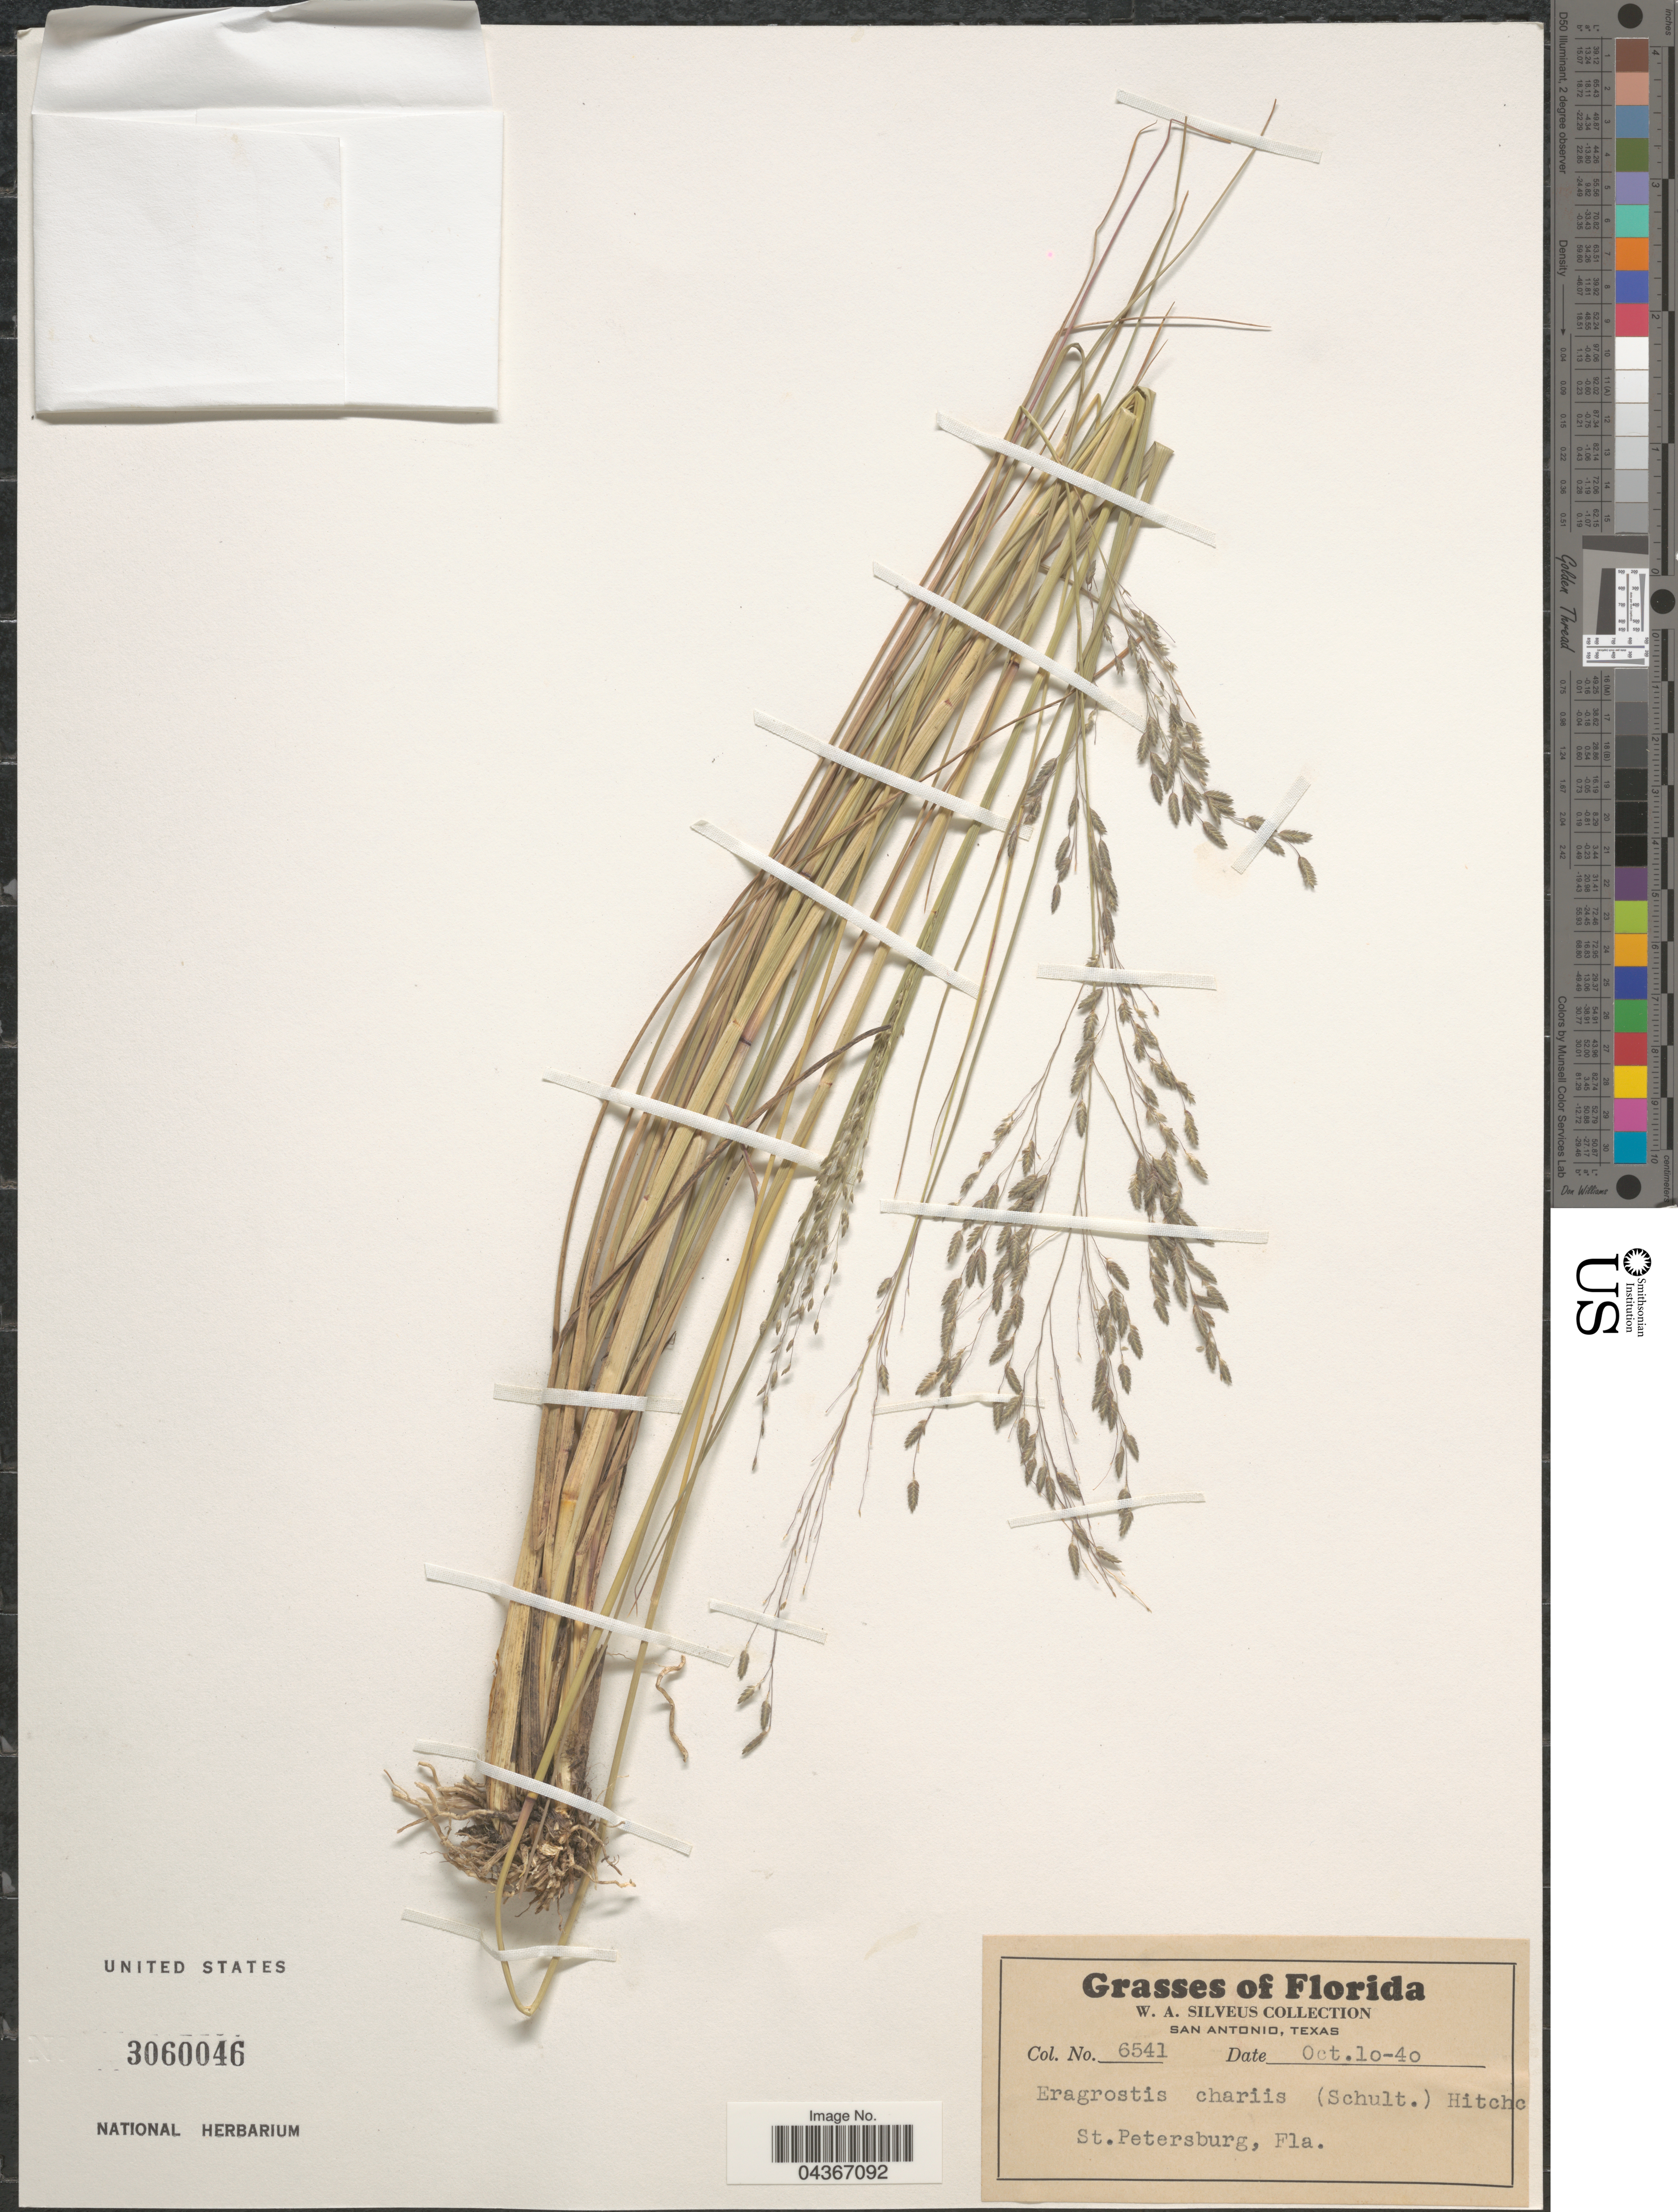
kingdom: Plantae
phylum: Tracheophyta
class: Liliopsida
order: Poales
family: Poaceae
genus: Eragrostis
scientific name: Eragrostis atrovirens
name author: Lange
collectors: W. Silveus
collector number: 6541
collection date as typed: Transcribed d/m/y: 10/10/40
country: United States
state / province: Florida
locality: St. Petersburg.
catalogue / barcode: US 3060046